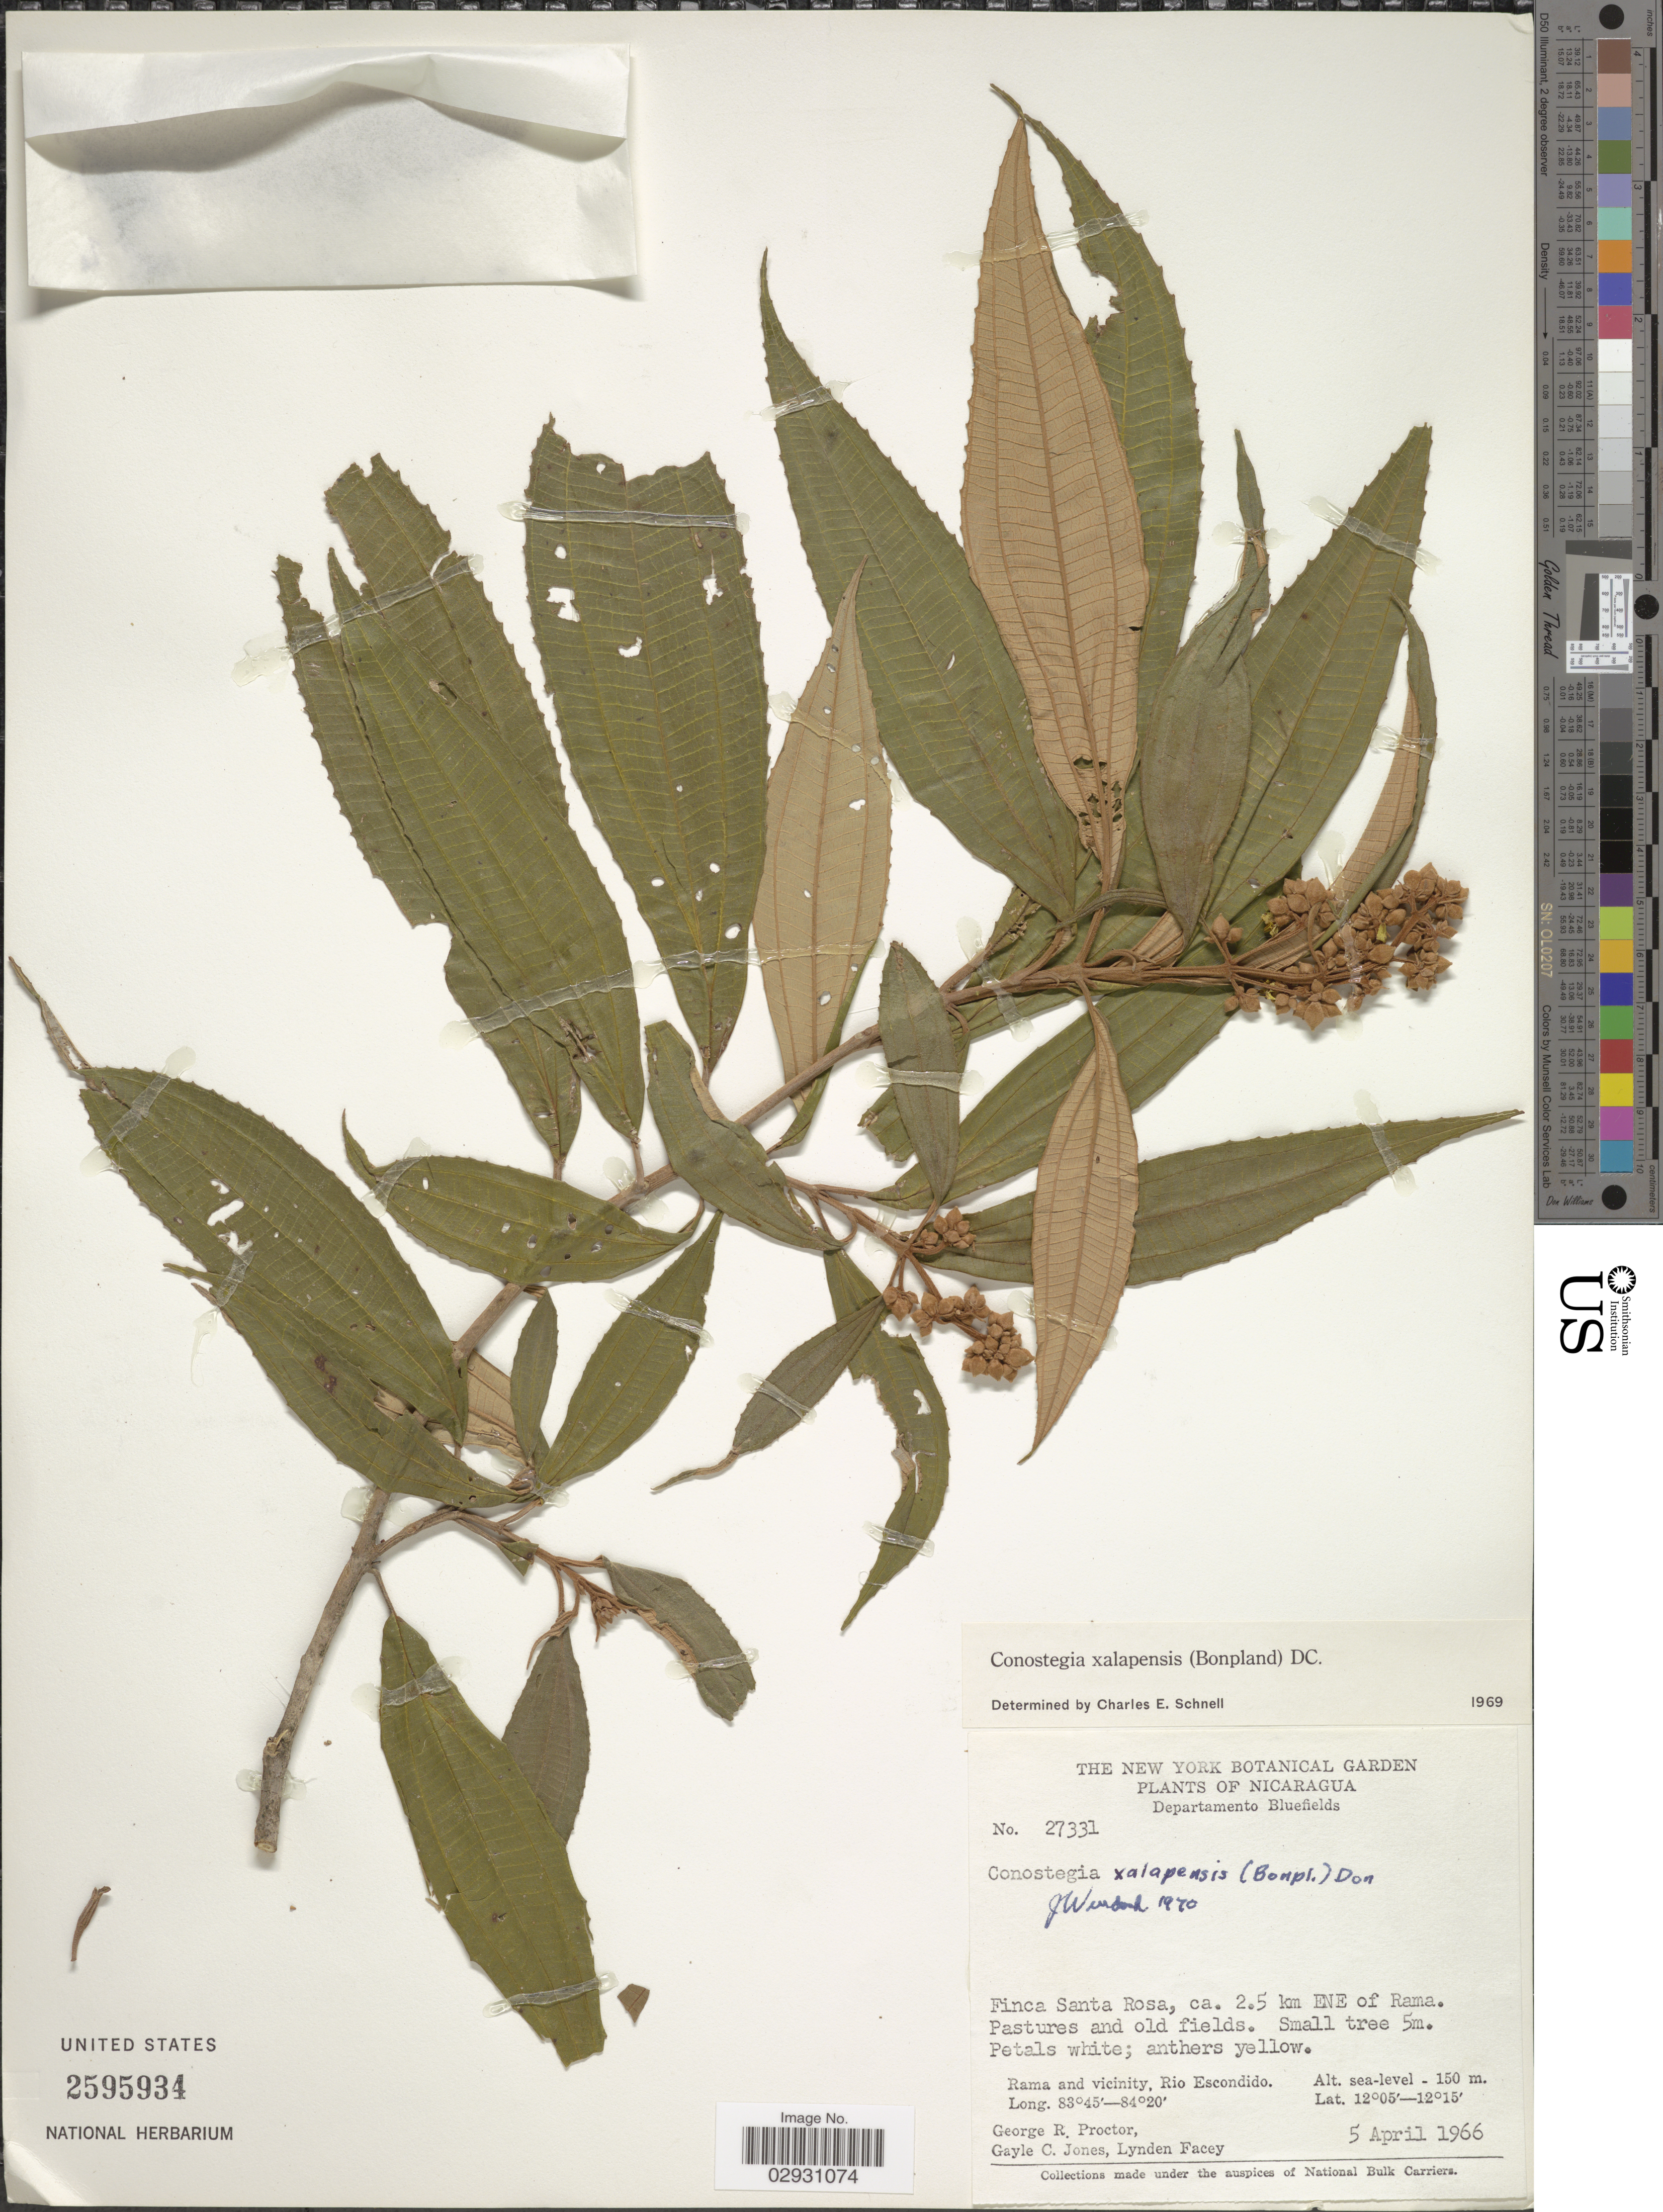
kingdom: Plantae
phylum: Tracheophyta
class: Magnoliopsida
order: Myrtales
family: Melastomataceae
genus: Conostegia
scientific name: Conostegia quadrangularis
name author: Schltdl. ex Steud.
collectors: G. Proctor, G. C. Jones & L. Facey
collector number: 27331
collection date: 1966-04-05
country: Nicaragua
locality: Departamento Bluefields. Finca Santa Rosa, ca. 2.5 km ENE of Rama. Rama and vicinity, Rio Escondido.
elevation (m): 0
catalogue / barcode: US 2595934